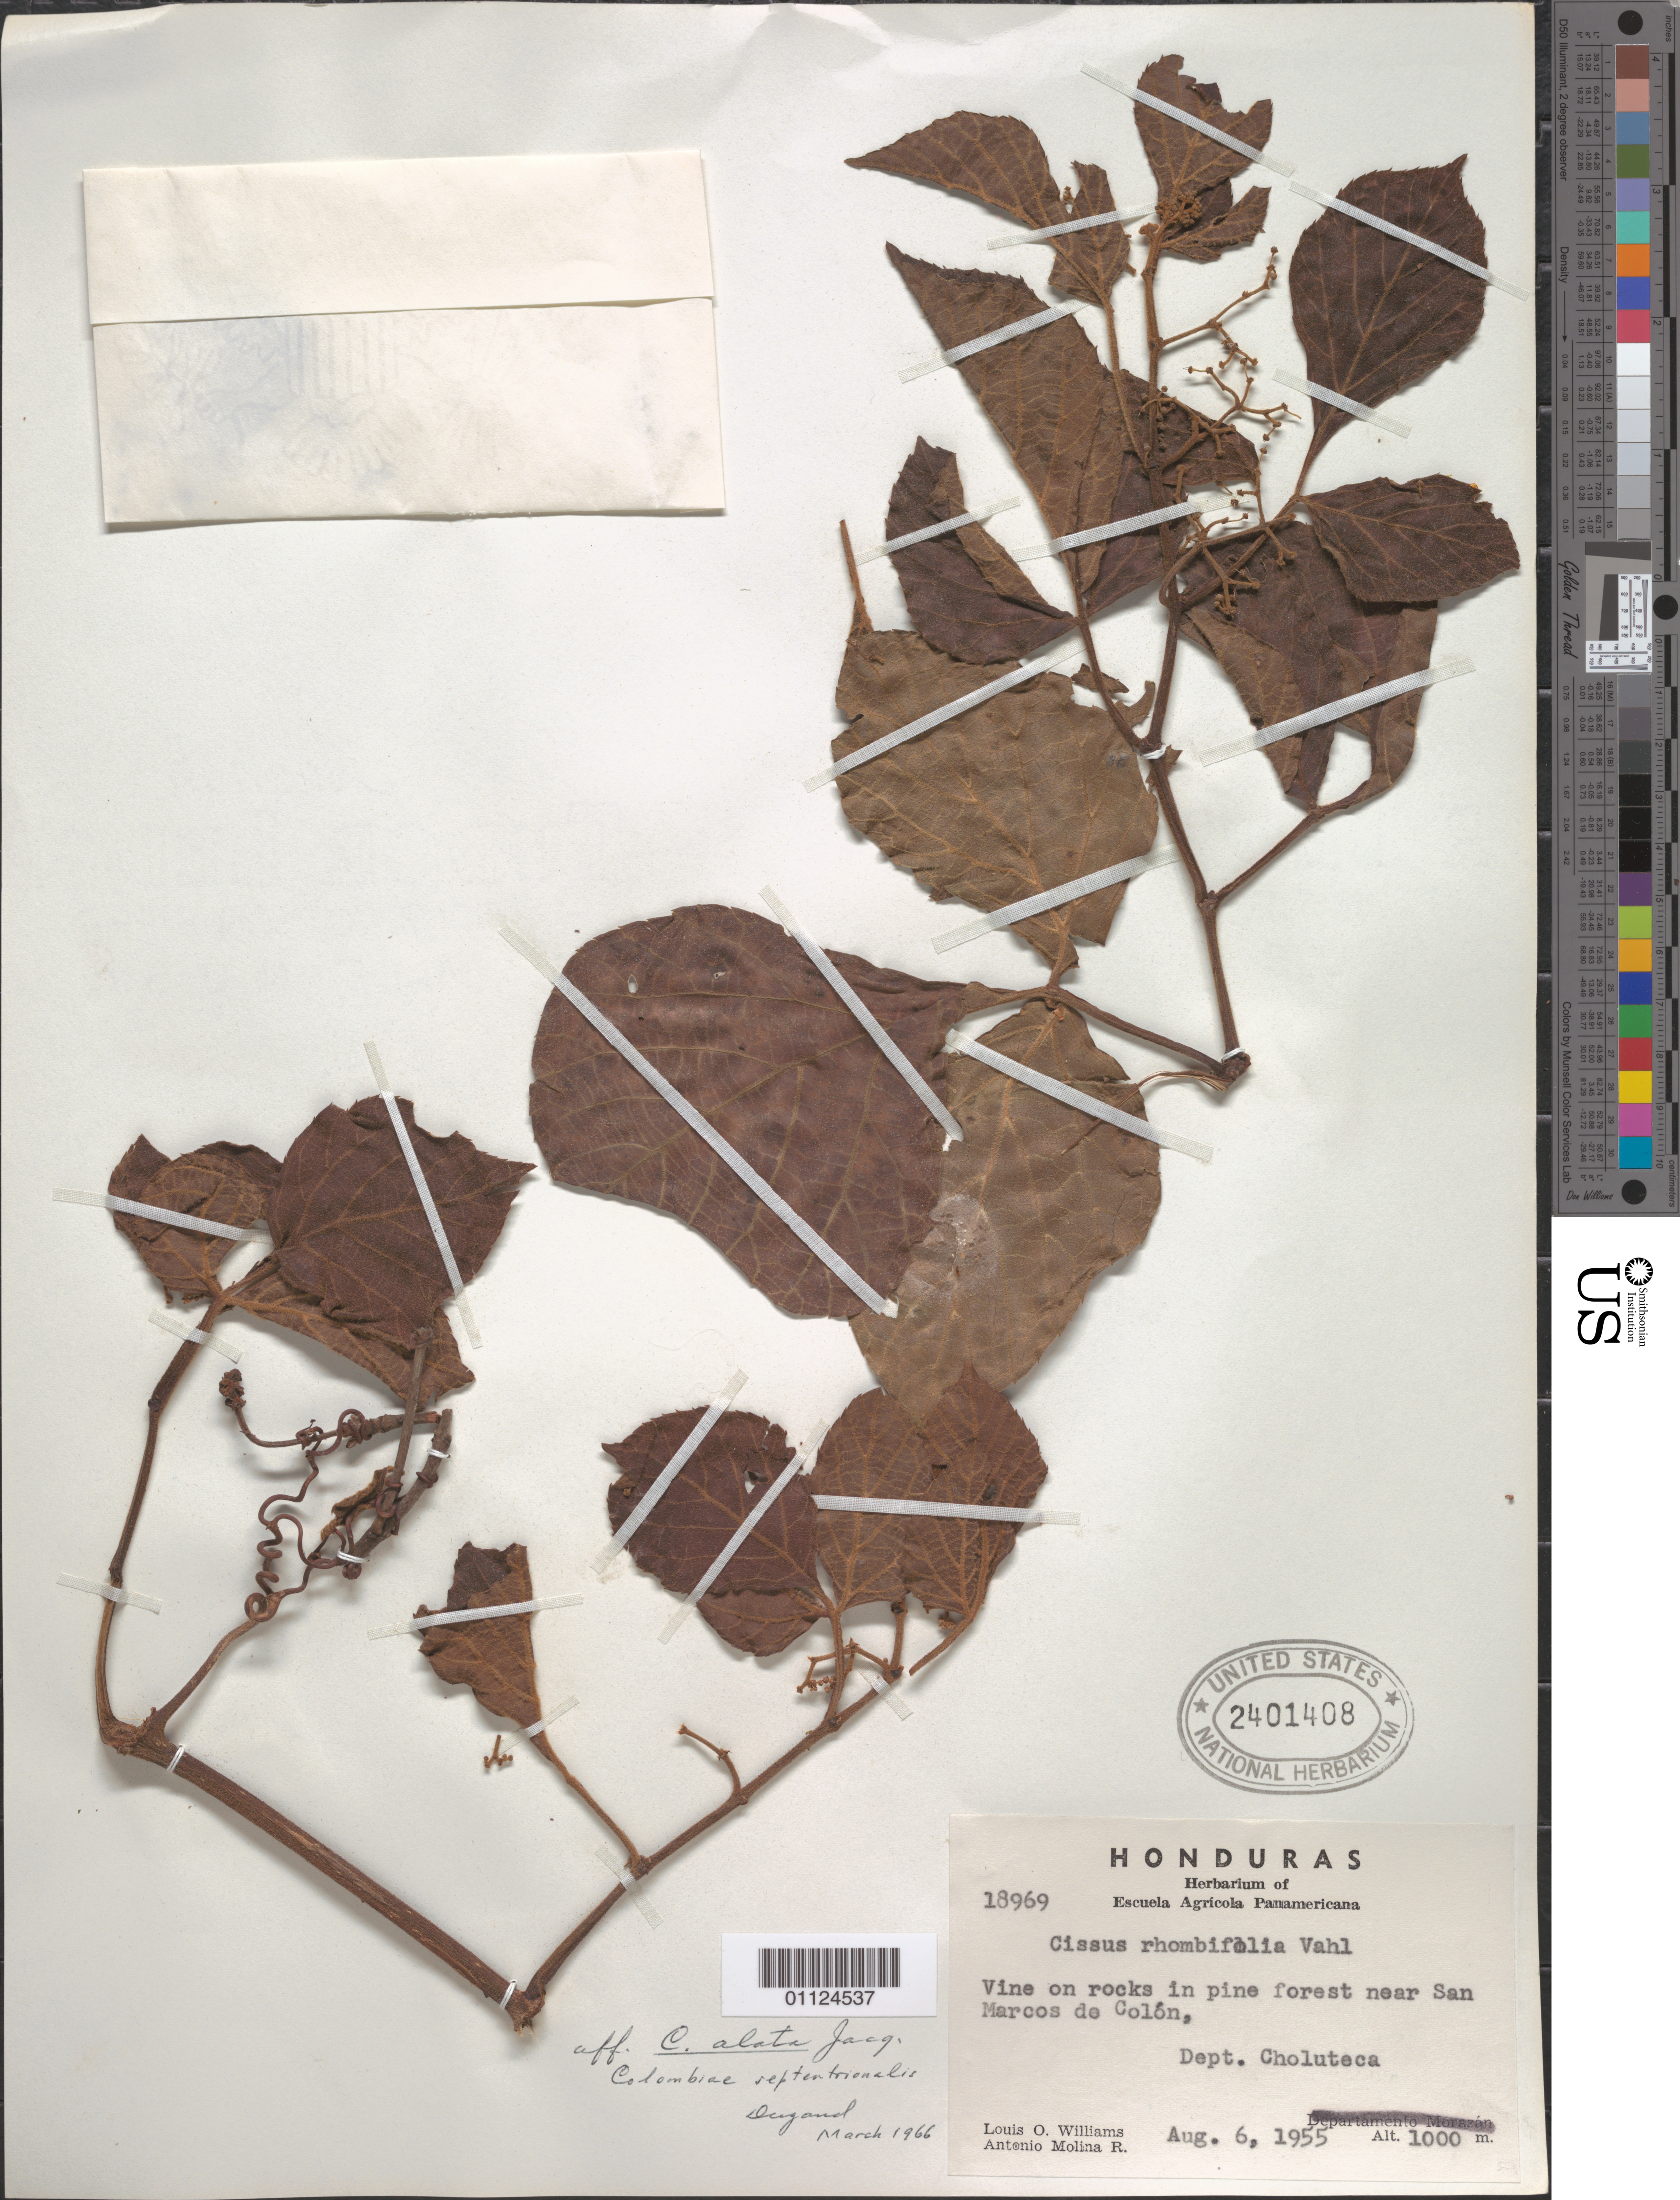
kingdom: Plantae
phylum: Tracheophyta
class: Magnoliopsida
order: Vitales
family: Vitaceae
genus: Cissus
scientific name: Cissus rhombifolia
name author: Vahl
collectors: L. O. Williams & A. Molina R.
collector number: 18969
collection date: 1955-08-06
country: Honduras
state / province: Choluteca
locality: Near San Marcos de Colon.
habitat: Vine on rocks in pine forest.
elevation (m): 1000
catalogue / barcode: US 2401408